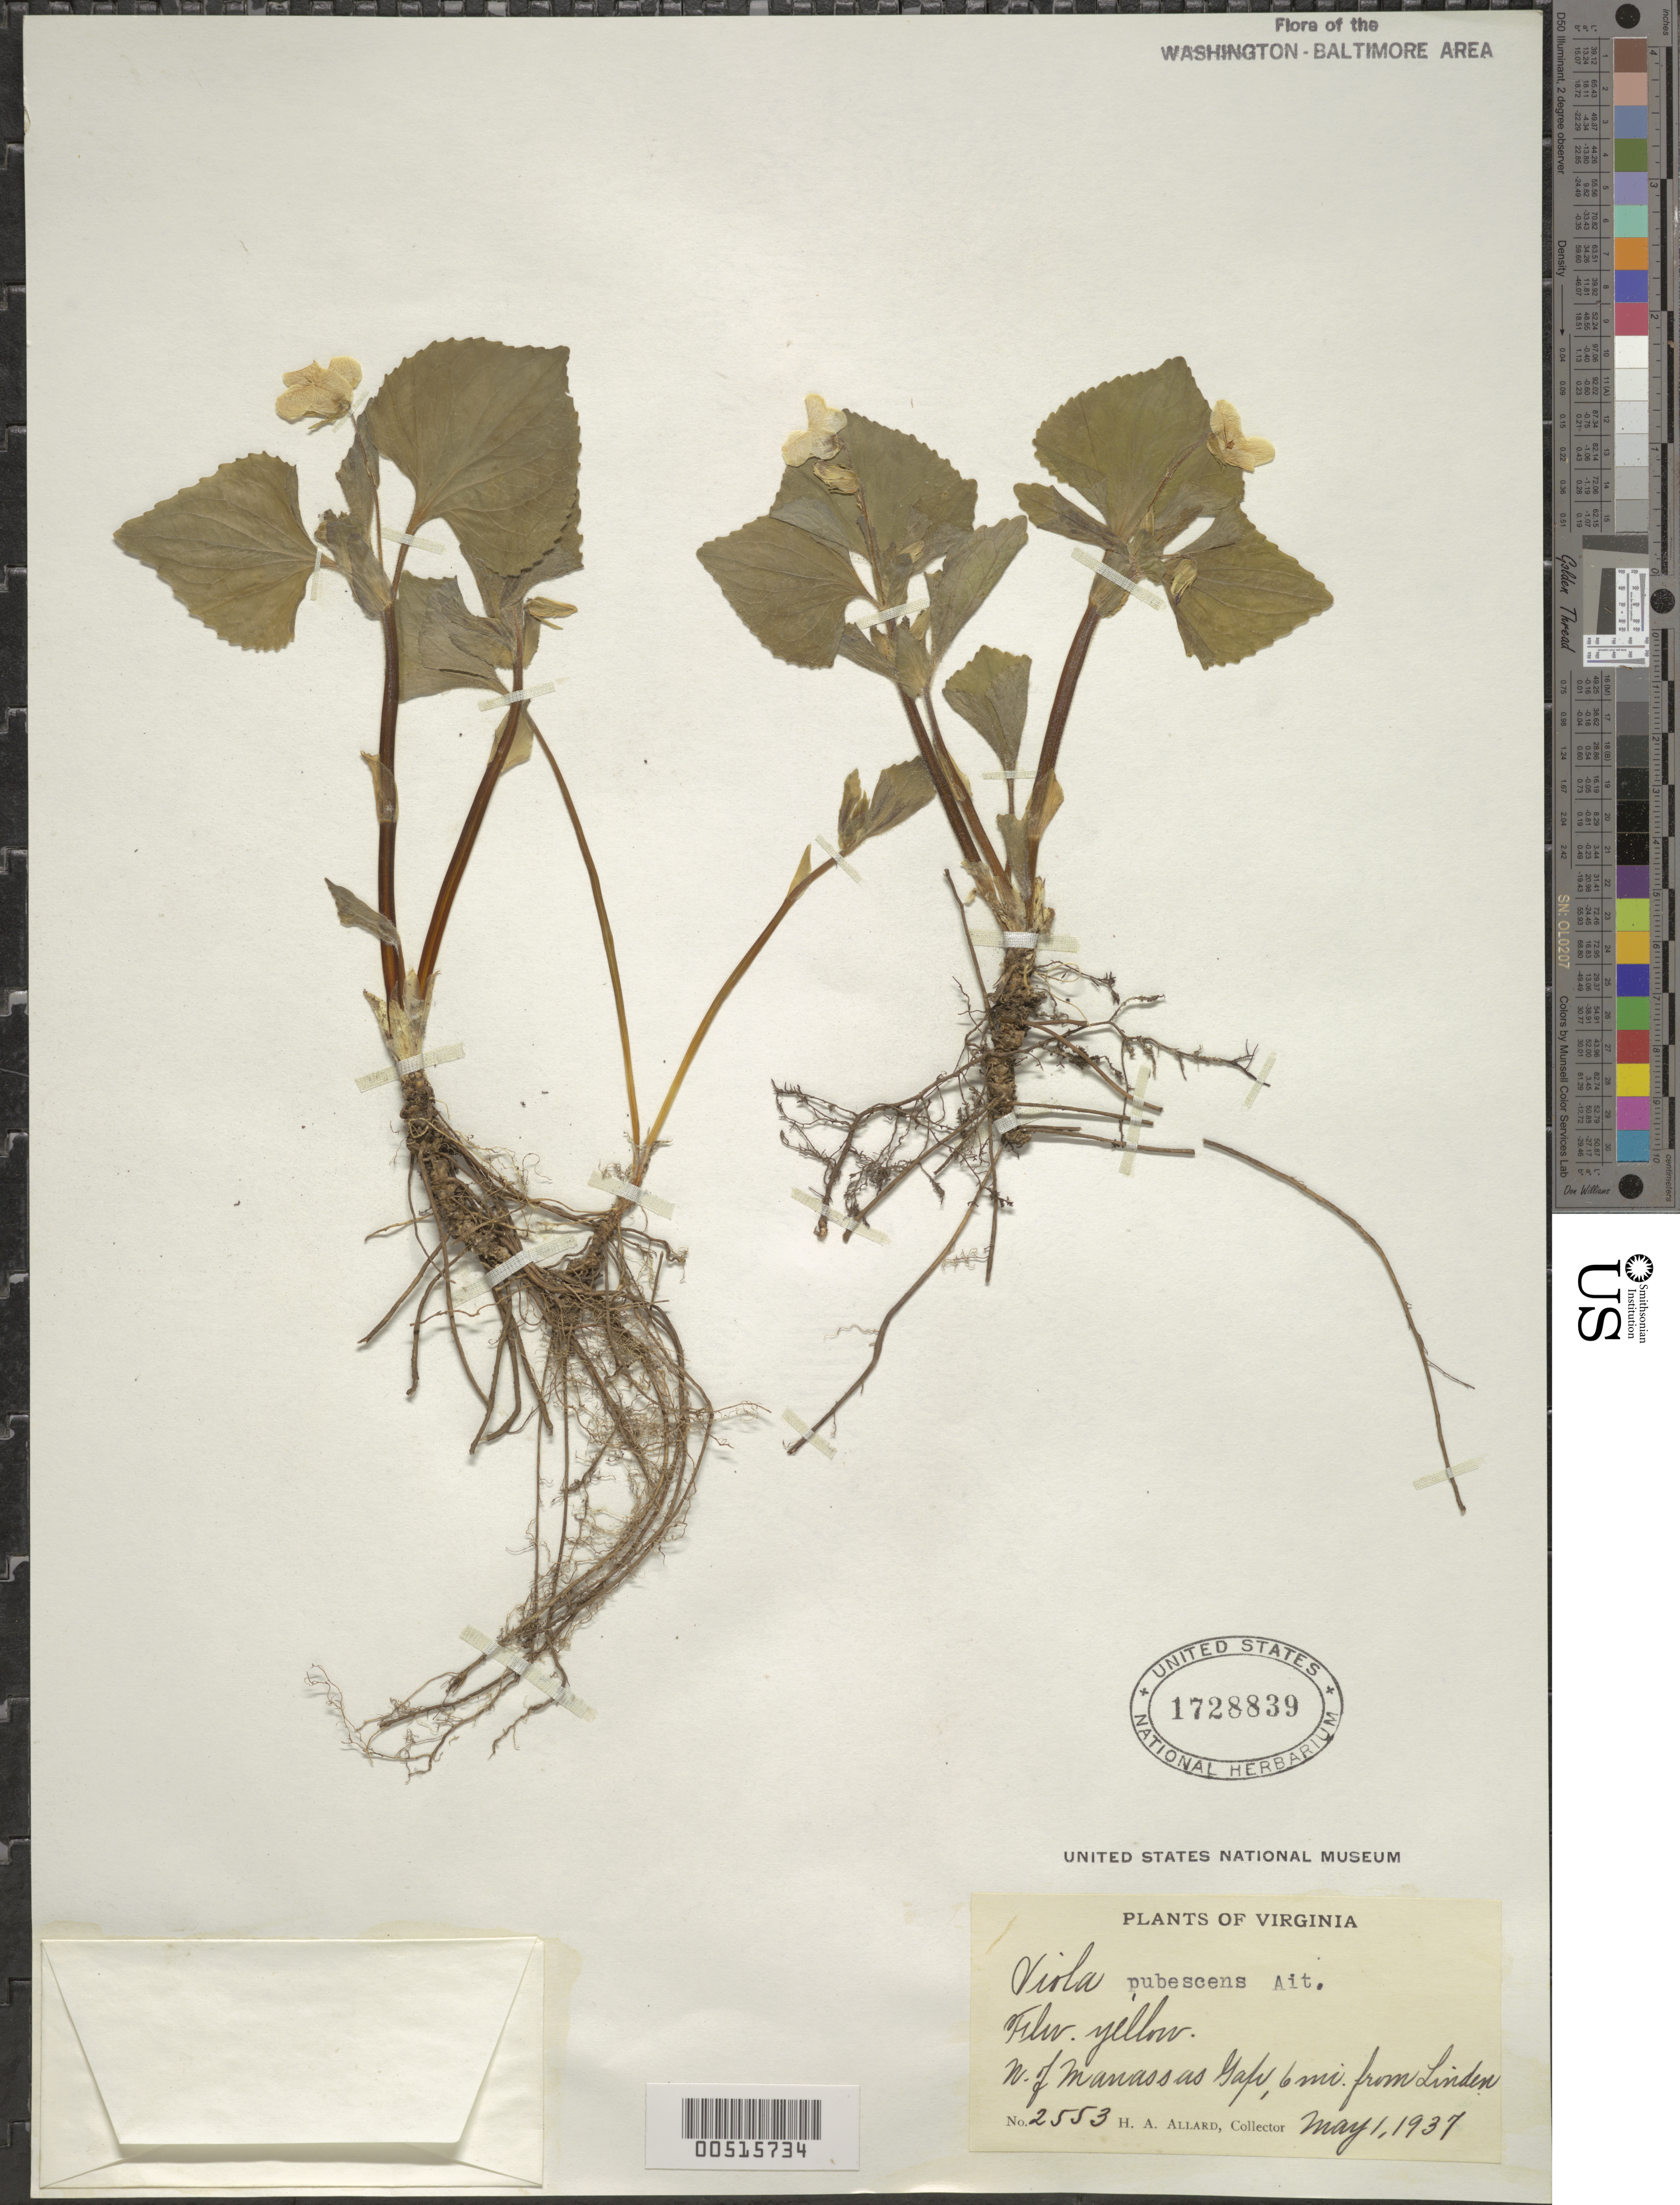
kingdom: Plantae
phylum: Tracheophyta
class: Magnoliopsida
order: Malpighiales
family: Violaceae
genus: Viola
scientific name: Viola pubescens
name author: Aiton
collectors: H. A. Allard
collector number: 2553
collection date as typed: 01 May 1937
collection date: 1937-05-01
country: United States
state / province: Virginia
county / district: Prince William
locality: Manassas Gap. N of, 6 mi. from Linden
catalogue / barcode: US 1728839